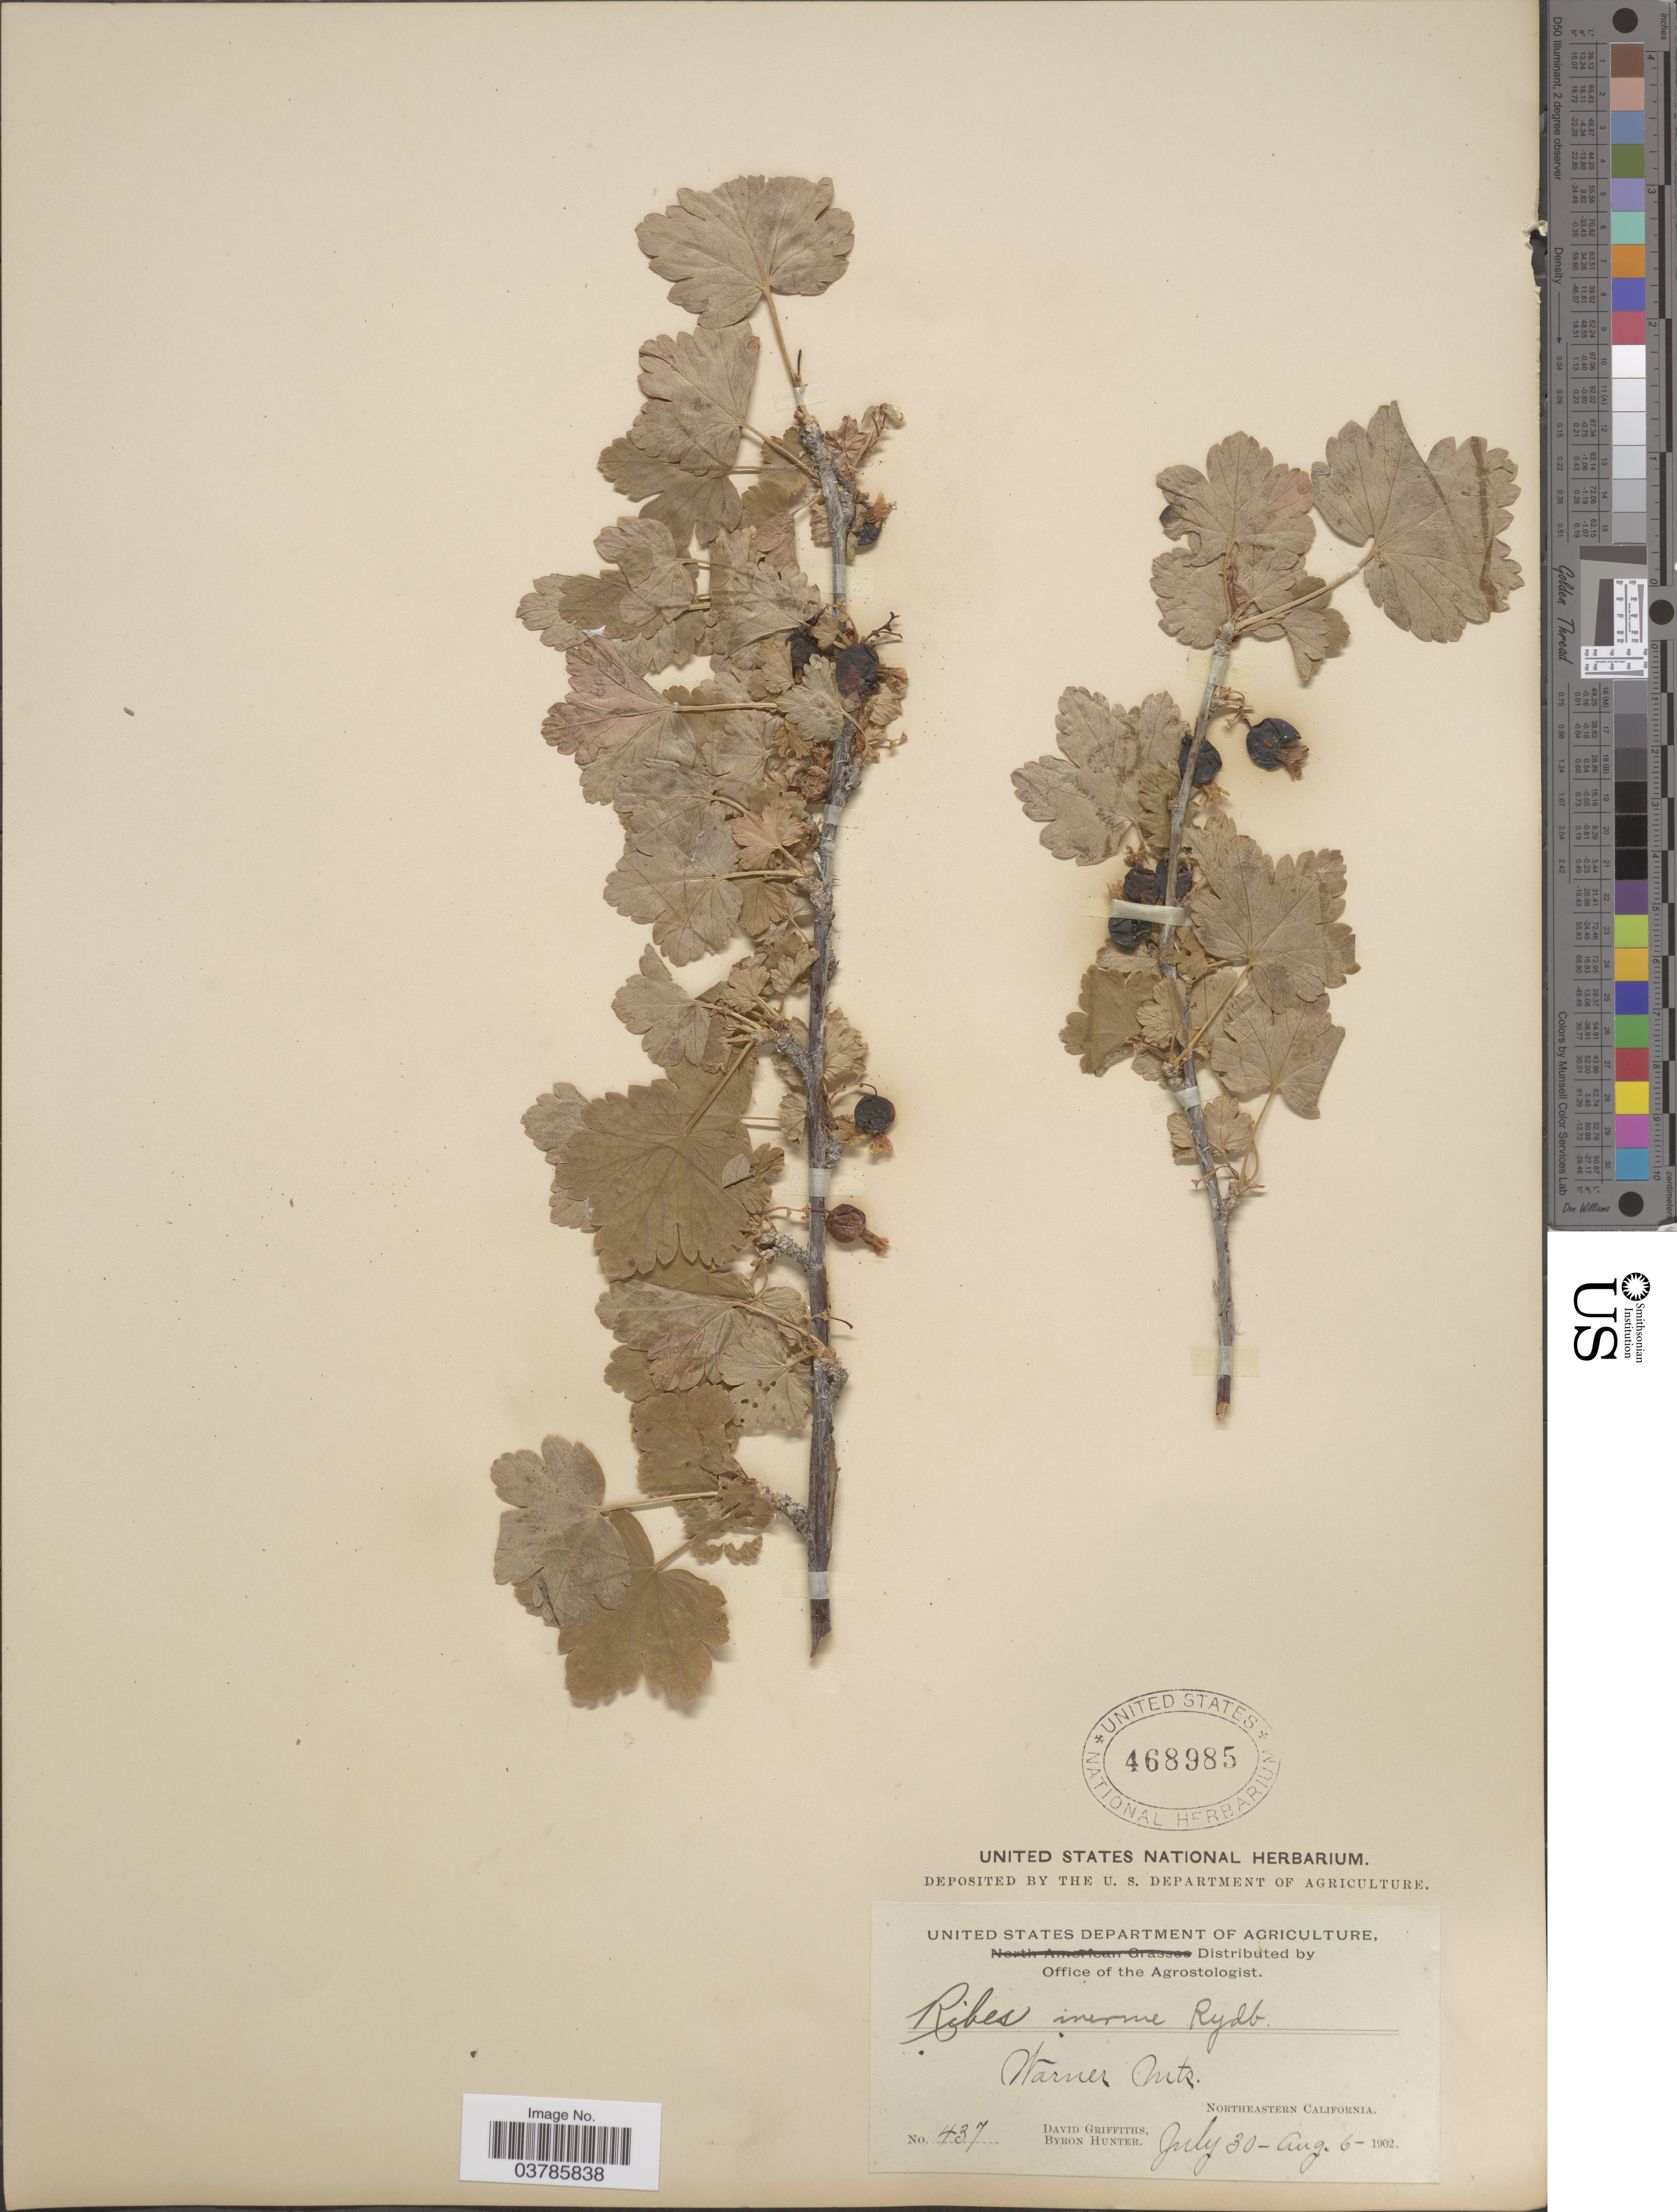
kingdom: Plantae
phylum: Tracheophyta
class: Magnoliopsida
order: Saxifragales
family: Grossulariaceae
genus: Ribes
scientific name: Ribes inerme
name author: Rydb.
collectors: D. Griffiths & B. Hunter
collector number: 437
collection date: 1902-07-30/1902-08-06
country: United States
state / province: California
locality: Warner Mts. Northeastern California.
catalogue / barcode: US 468985